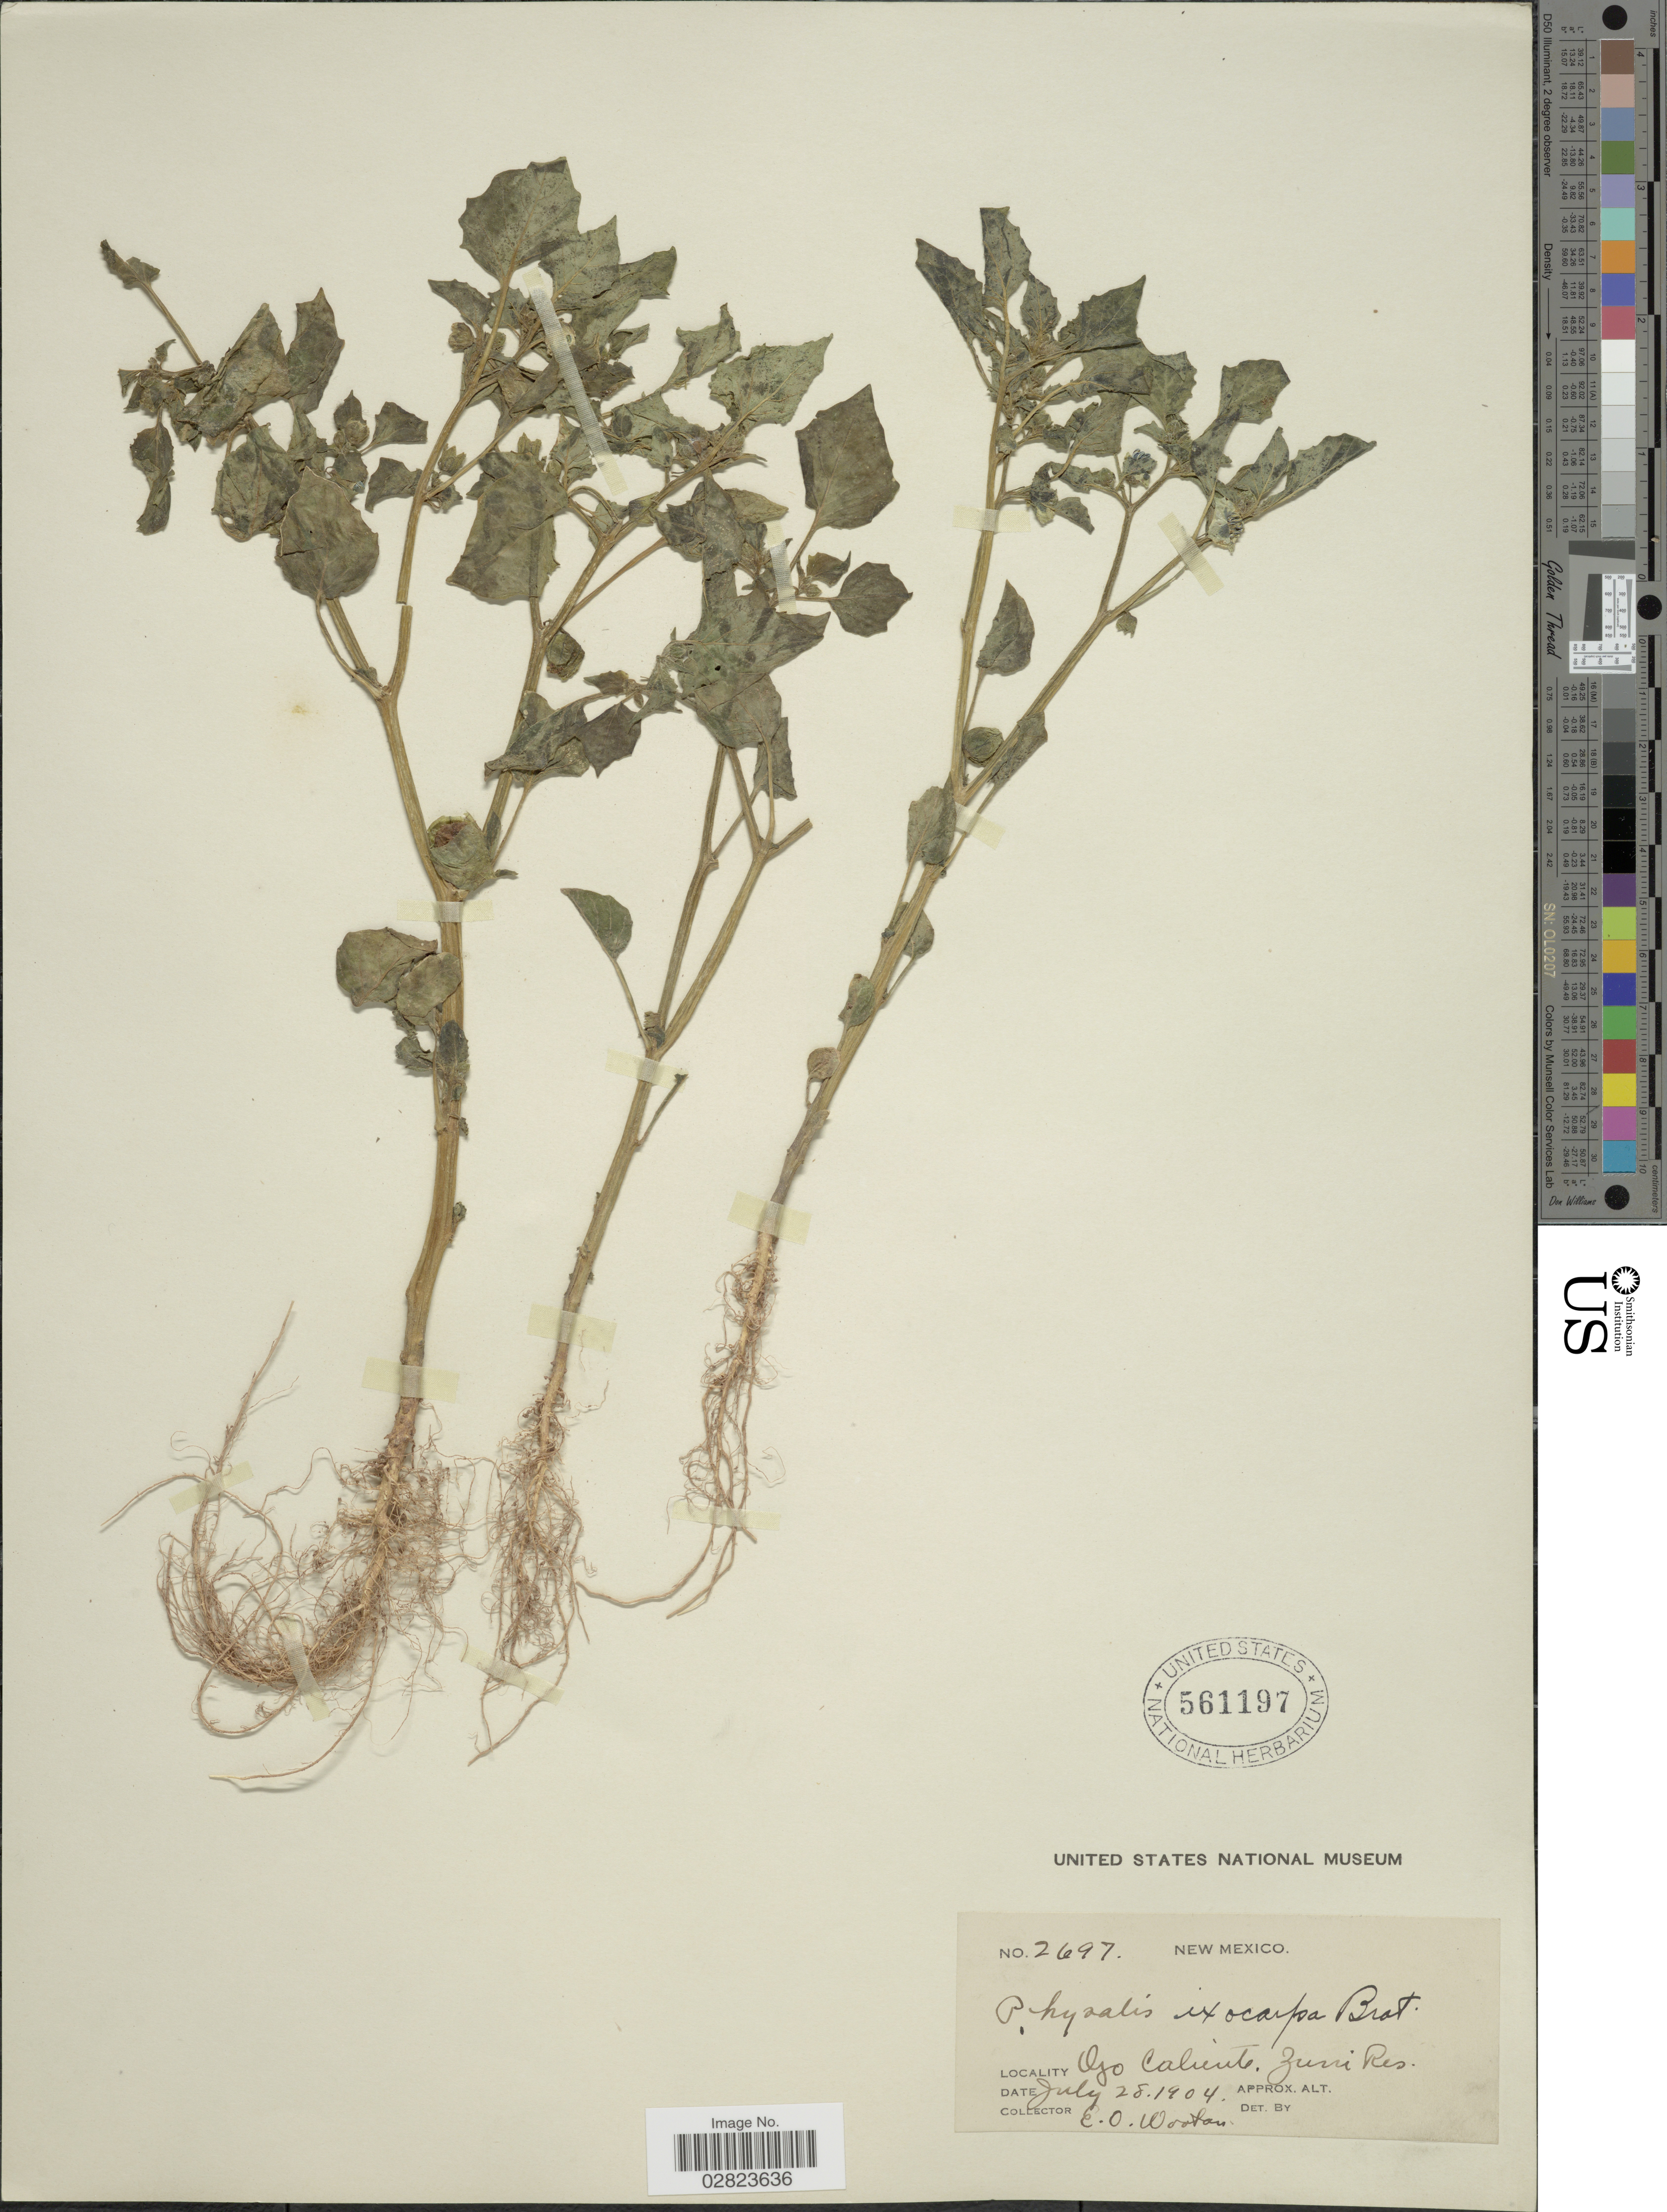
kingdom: Plantae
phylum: Tracheophyta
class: Magnoliopsida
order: Solanales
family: Solanaceae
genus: Physalis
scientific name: Physalis ixocarpa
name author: Brot. ex Hornem.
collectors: E. O. Wooton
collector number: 2697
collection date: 1904-07-28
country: United States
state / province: New Mexico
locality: Ojo Caliente, Zurri Res.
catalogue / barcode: US 561197